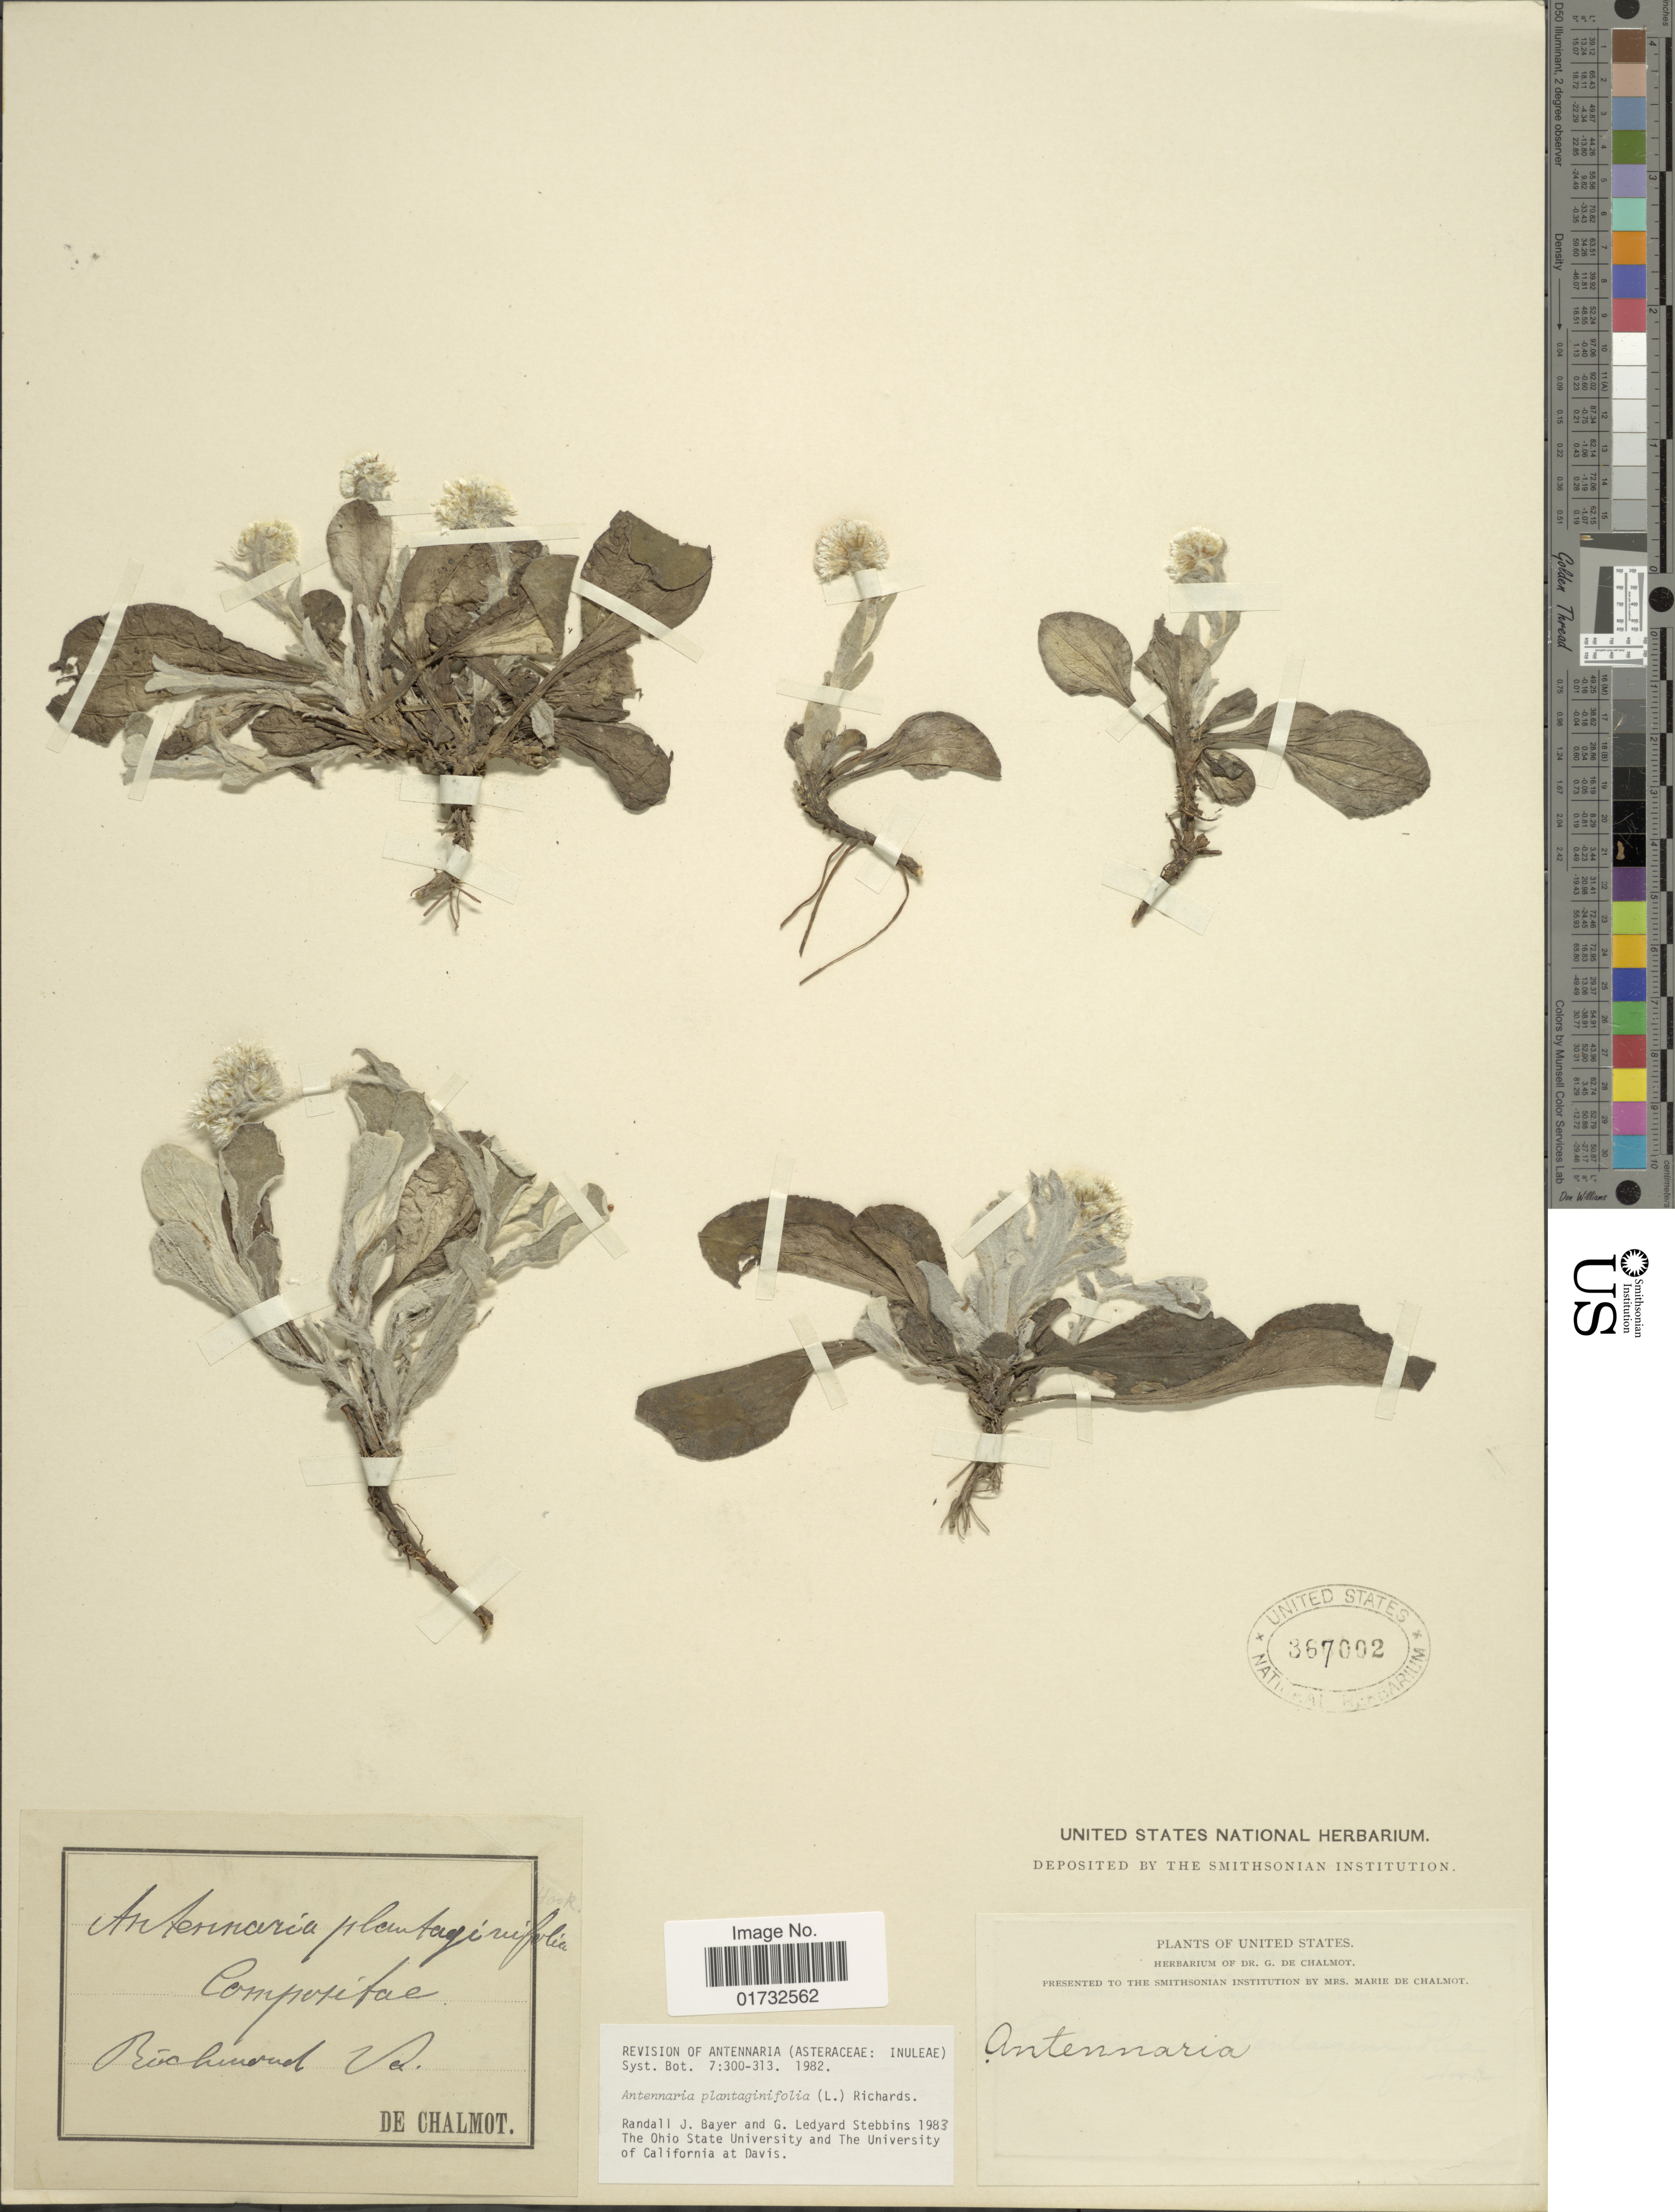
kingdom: Plantae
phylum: Tracheophyta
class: Magnoliopsida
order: Asterales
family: Asteraceae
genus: Antennaria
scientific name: Antennaria plantaginifolia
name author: (L.) Richardson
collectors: G. de Chalmot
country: United States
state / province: Virginia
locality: Richmond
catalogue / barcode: US 367002